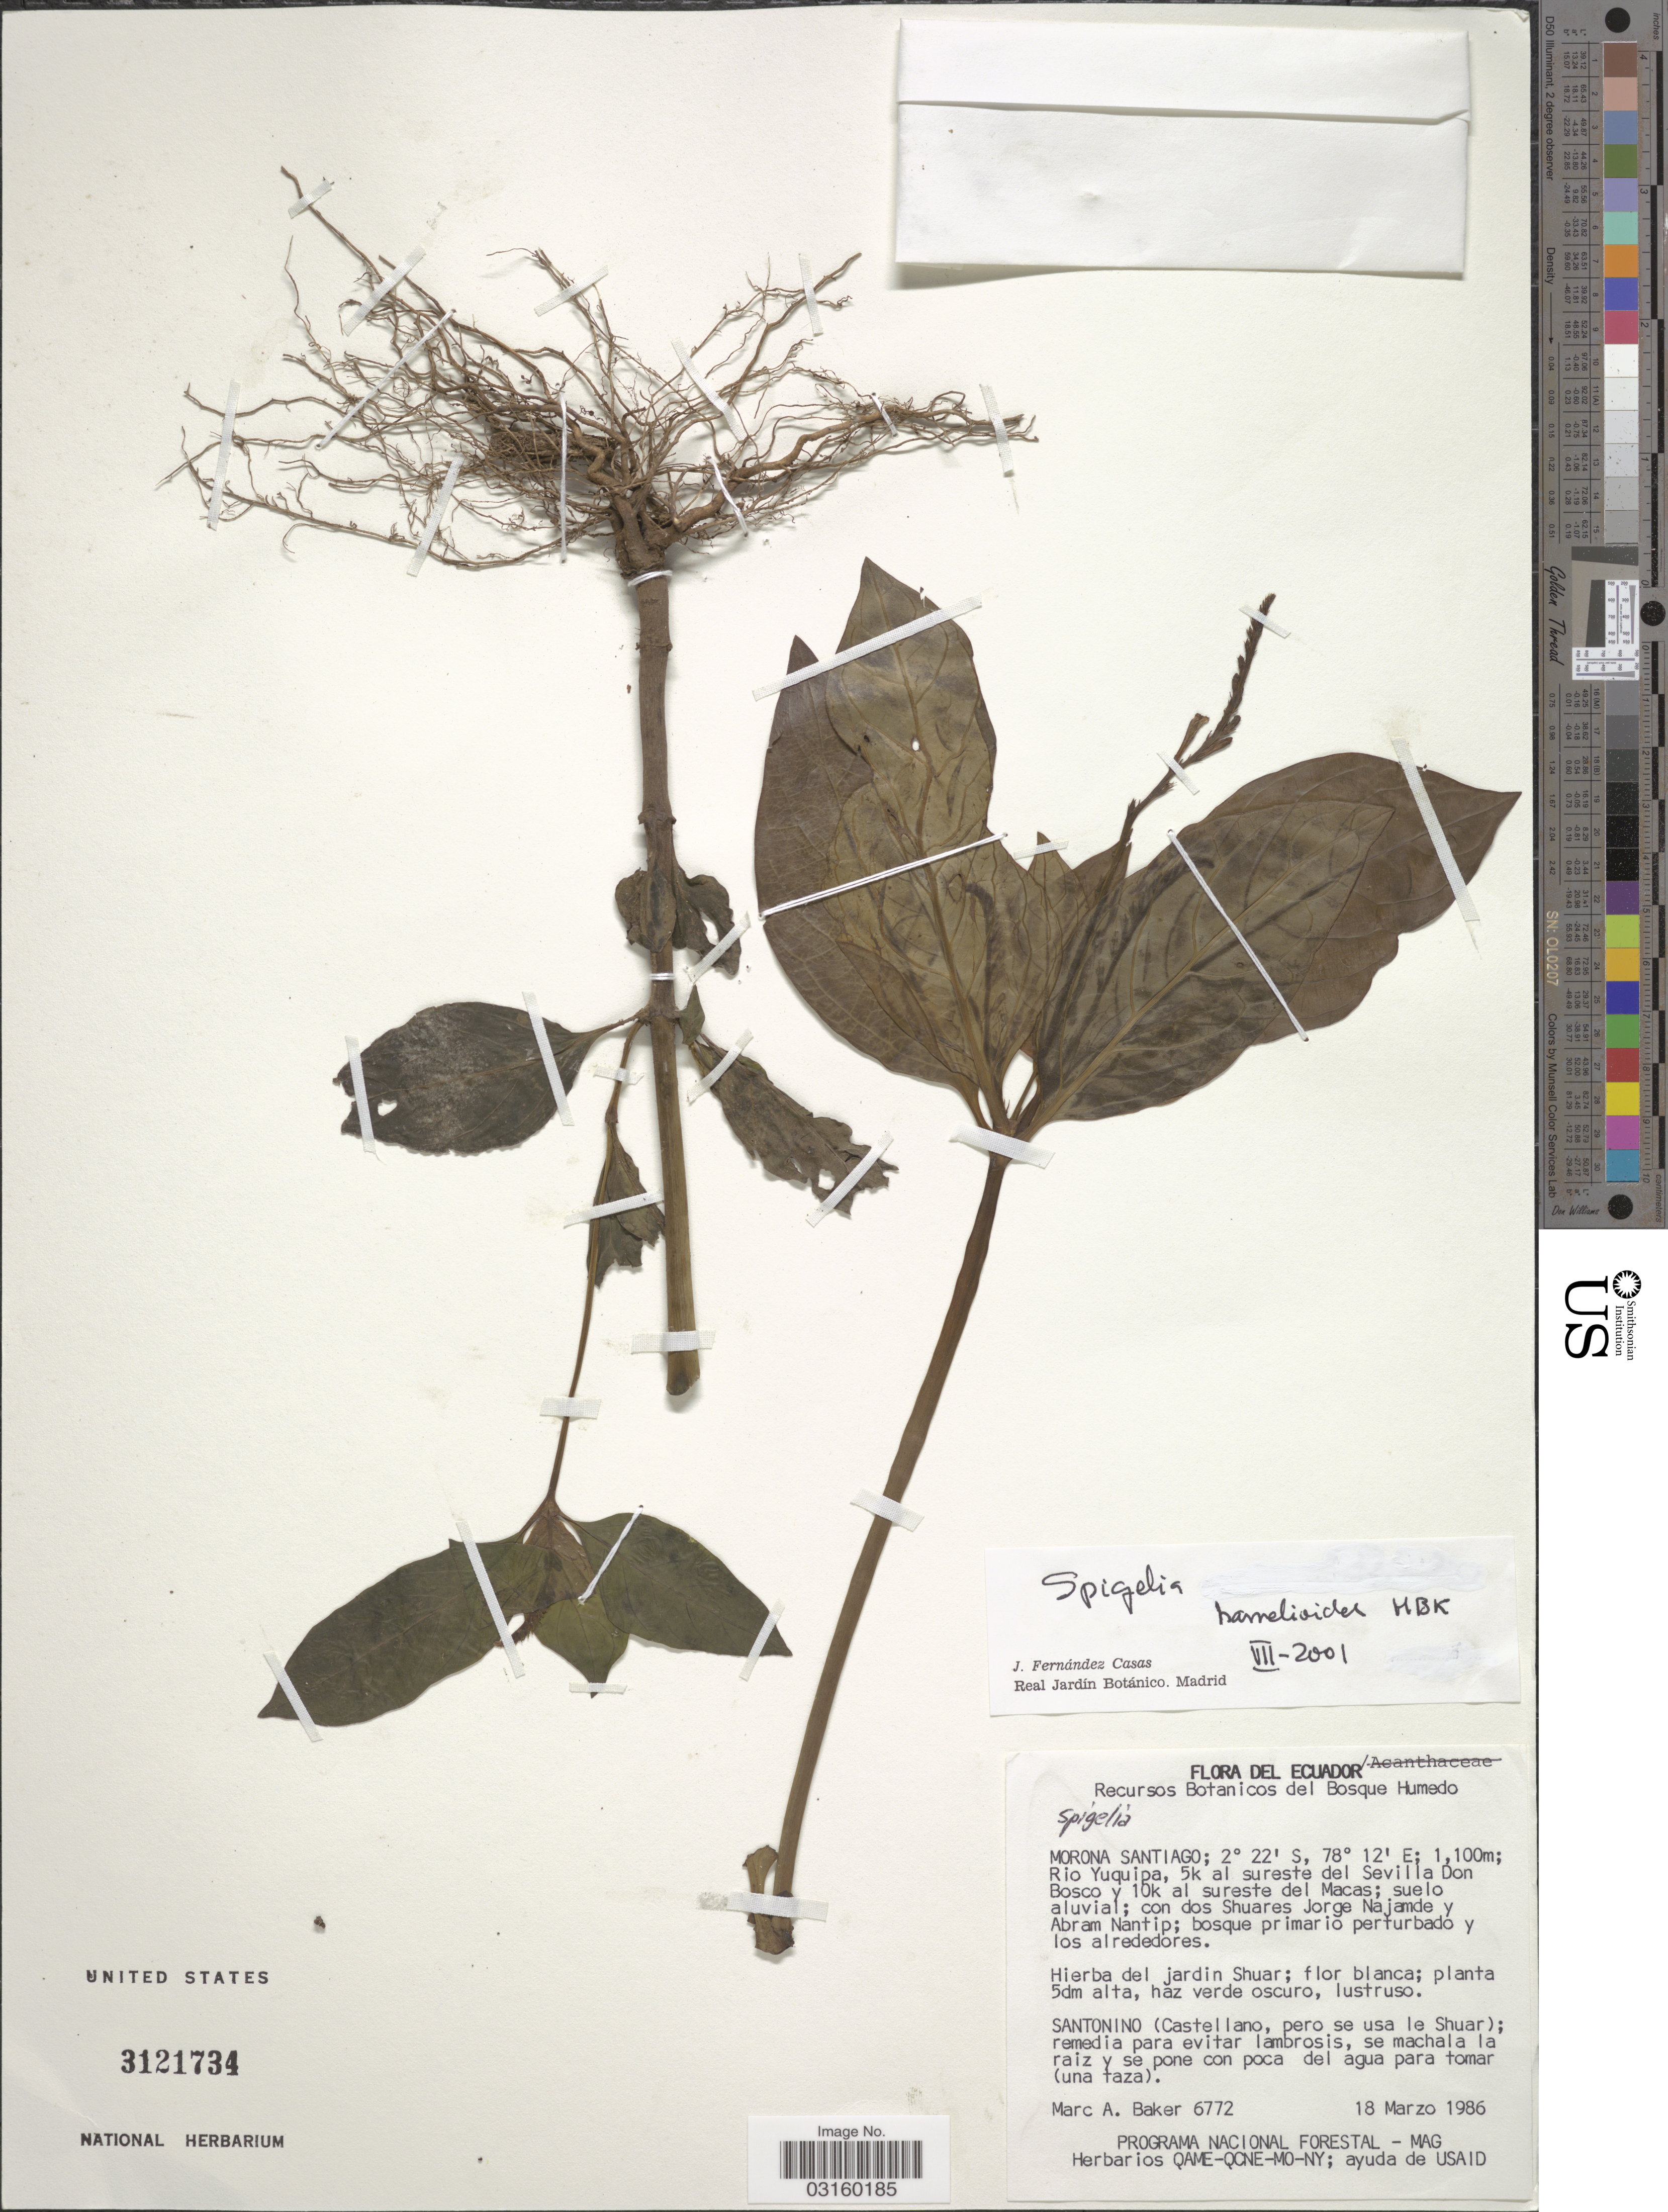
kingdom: Plantae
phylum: Tracheophyta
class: Magnoliopsida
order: Gentianales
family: Loganiaceae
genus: Spigelia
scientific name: Spigelia hamelioides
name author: Kunth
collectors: M. A. Baker, S. Najamde & A. Nantip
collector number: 6772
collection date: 1986-03-18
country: Ecuador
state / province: Morona-Santiago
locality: Rio Yuquipa, 5k al sureste del Sevilla Don Bosco y 10k al sureste del Macas; suelo aluvial.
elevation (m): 1100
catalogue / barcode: US 3121734